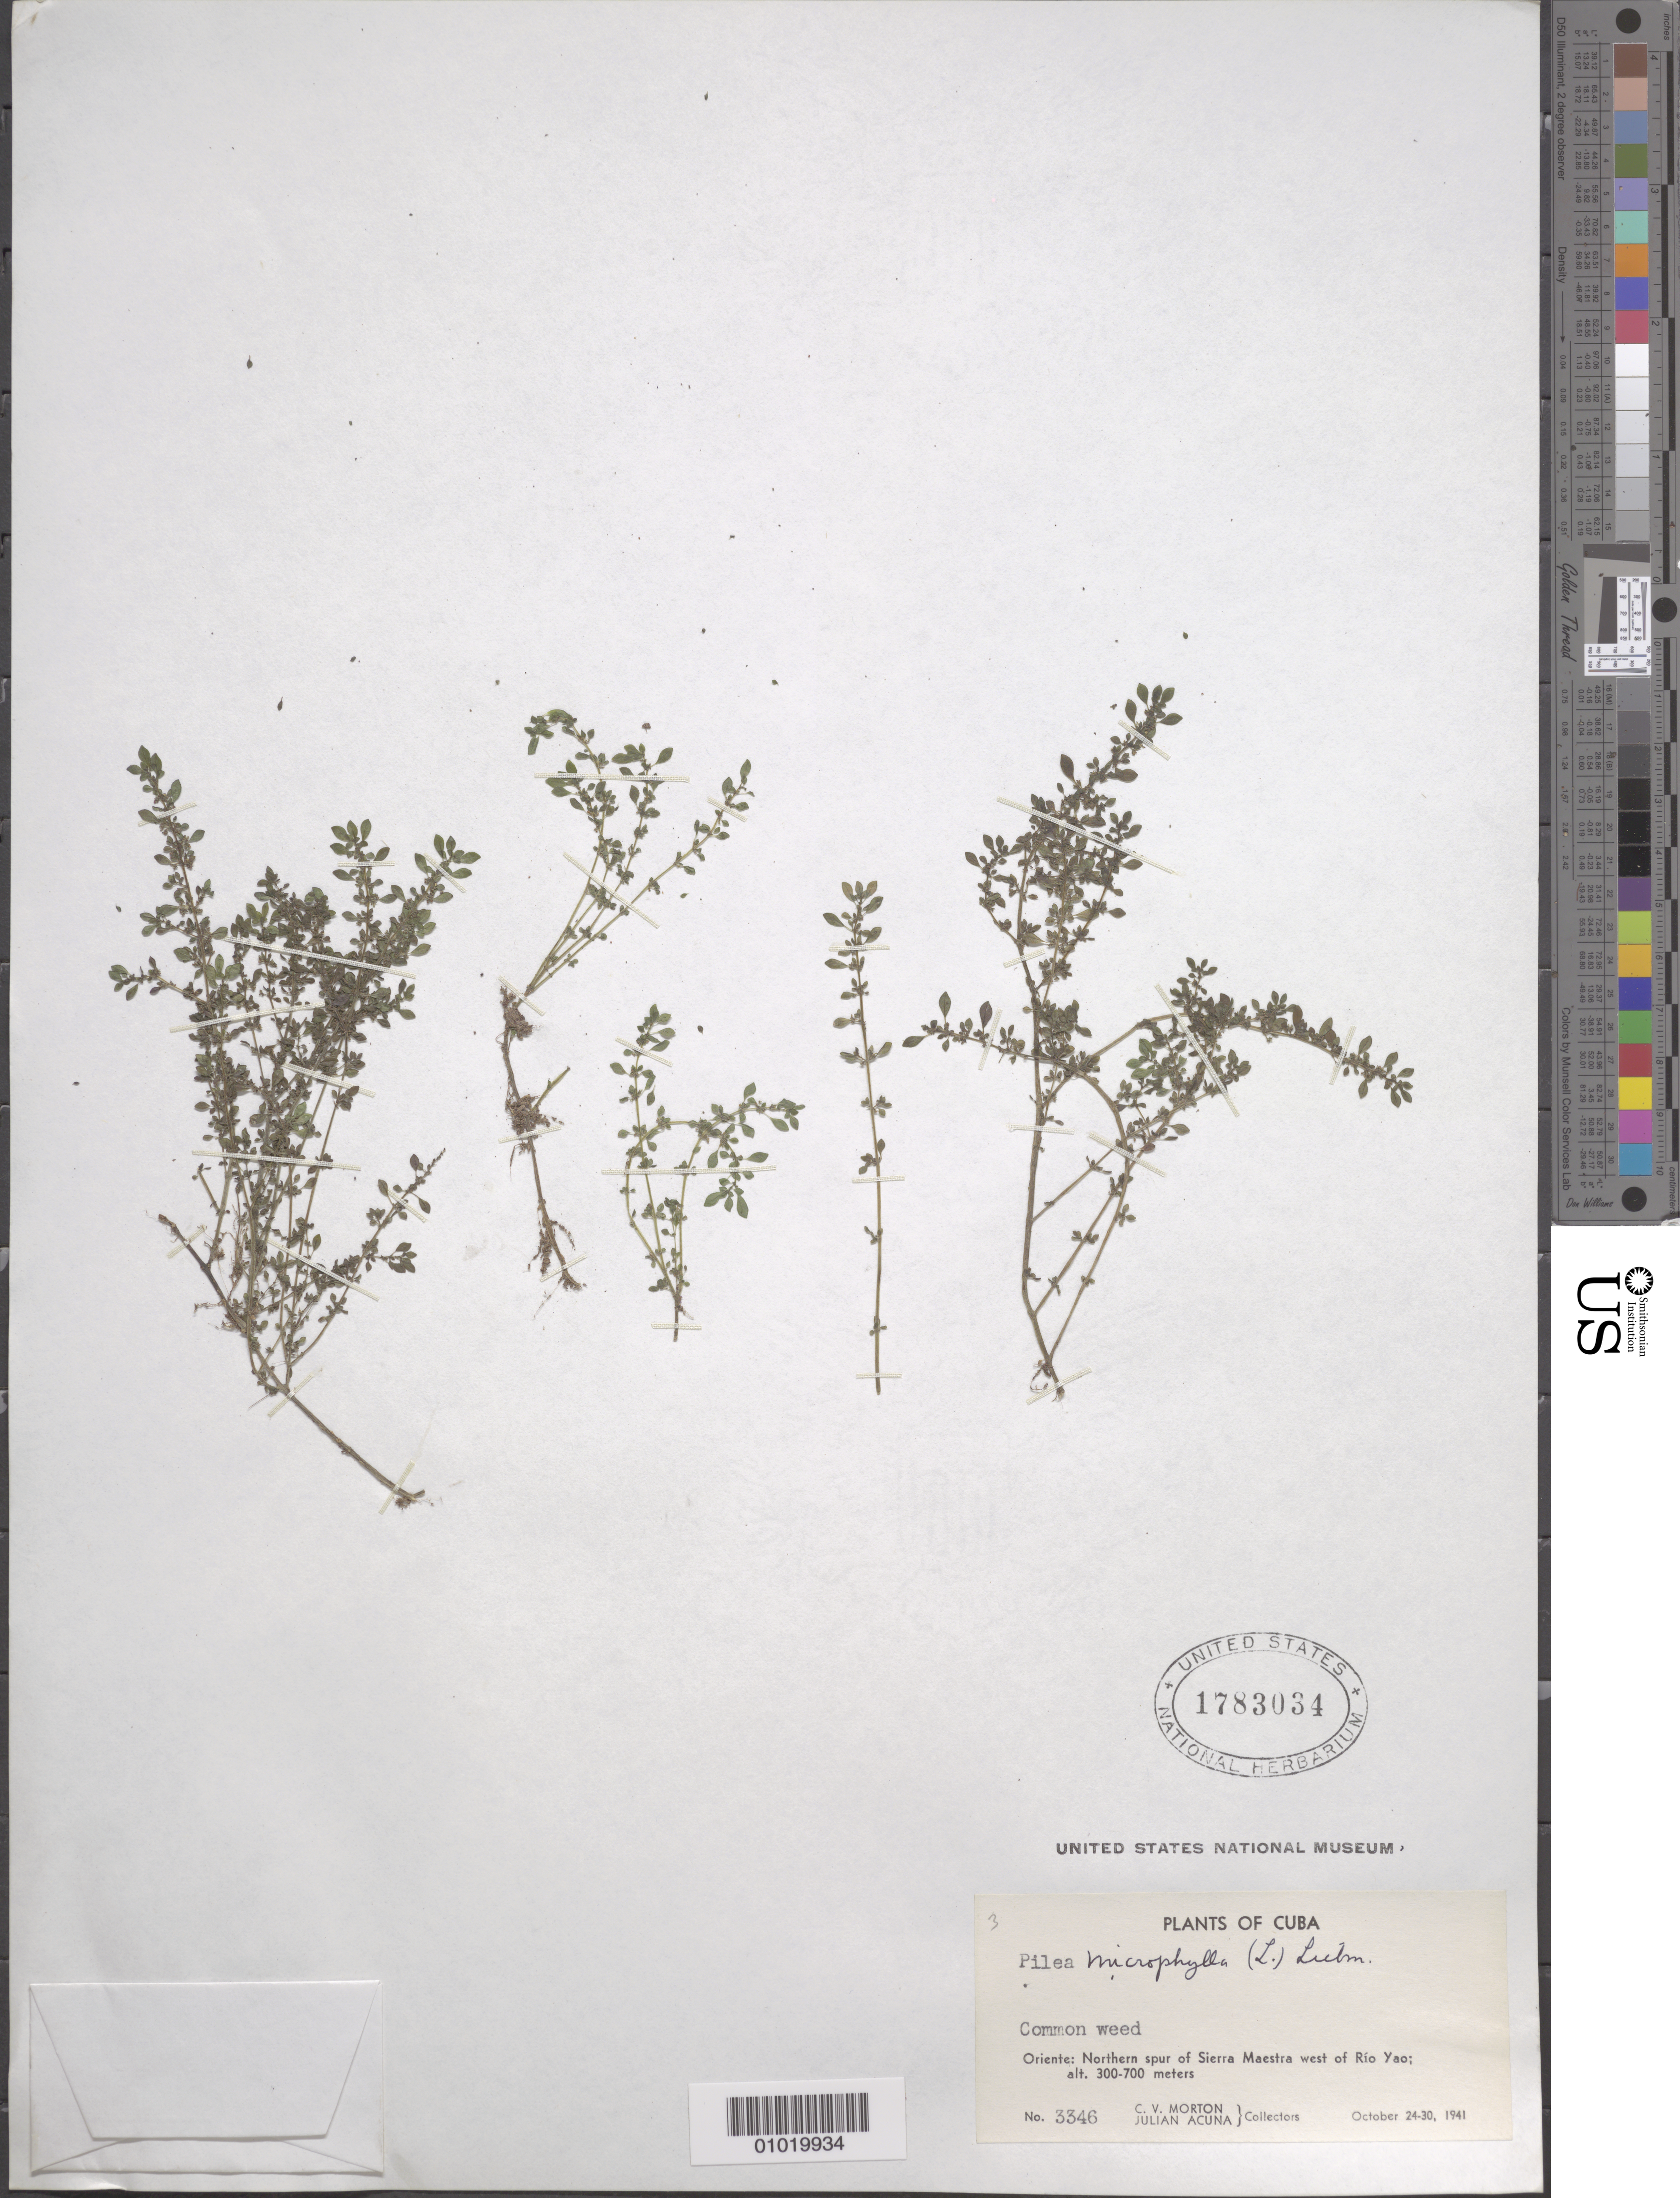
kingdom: Plantae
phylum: Tracheophyta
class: Magnoliopsida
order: Rosales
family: Urticaceae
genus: Pilea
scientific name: Pilea microphylla var. microphylla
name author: (L.) Liebm.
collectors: C. V. Morton & J. Acuña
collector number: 3346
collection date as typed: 24 Oct 1941 to 30 Oct 1941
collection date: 1941-10-24/1941-10-30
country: Cuba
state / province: Granma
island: Cuba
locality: Oriente: Northern Spur of Sierra Maestra W of Rio Yao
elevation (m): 300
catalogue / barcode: US 1783034